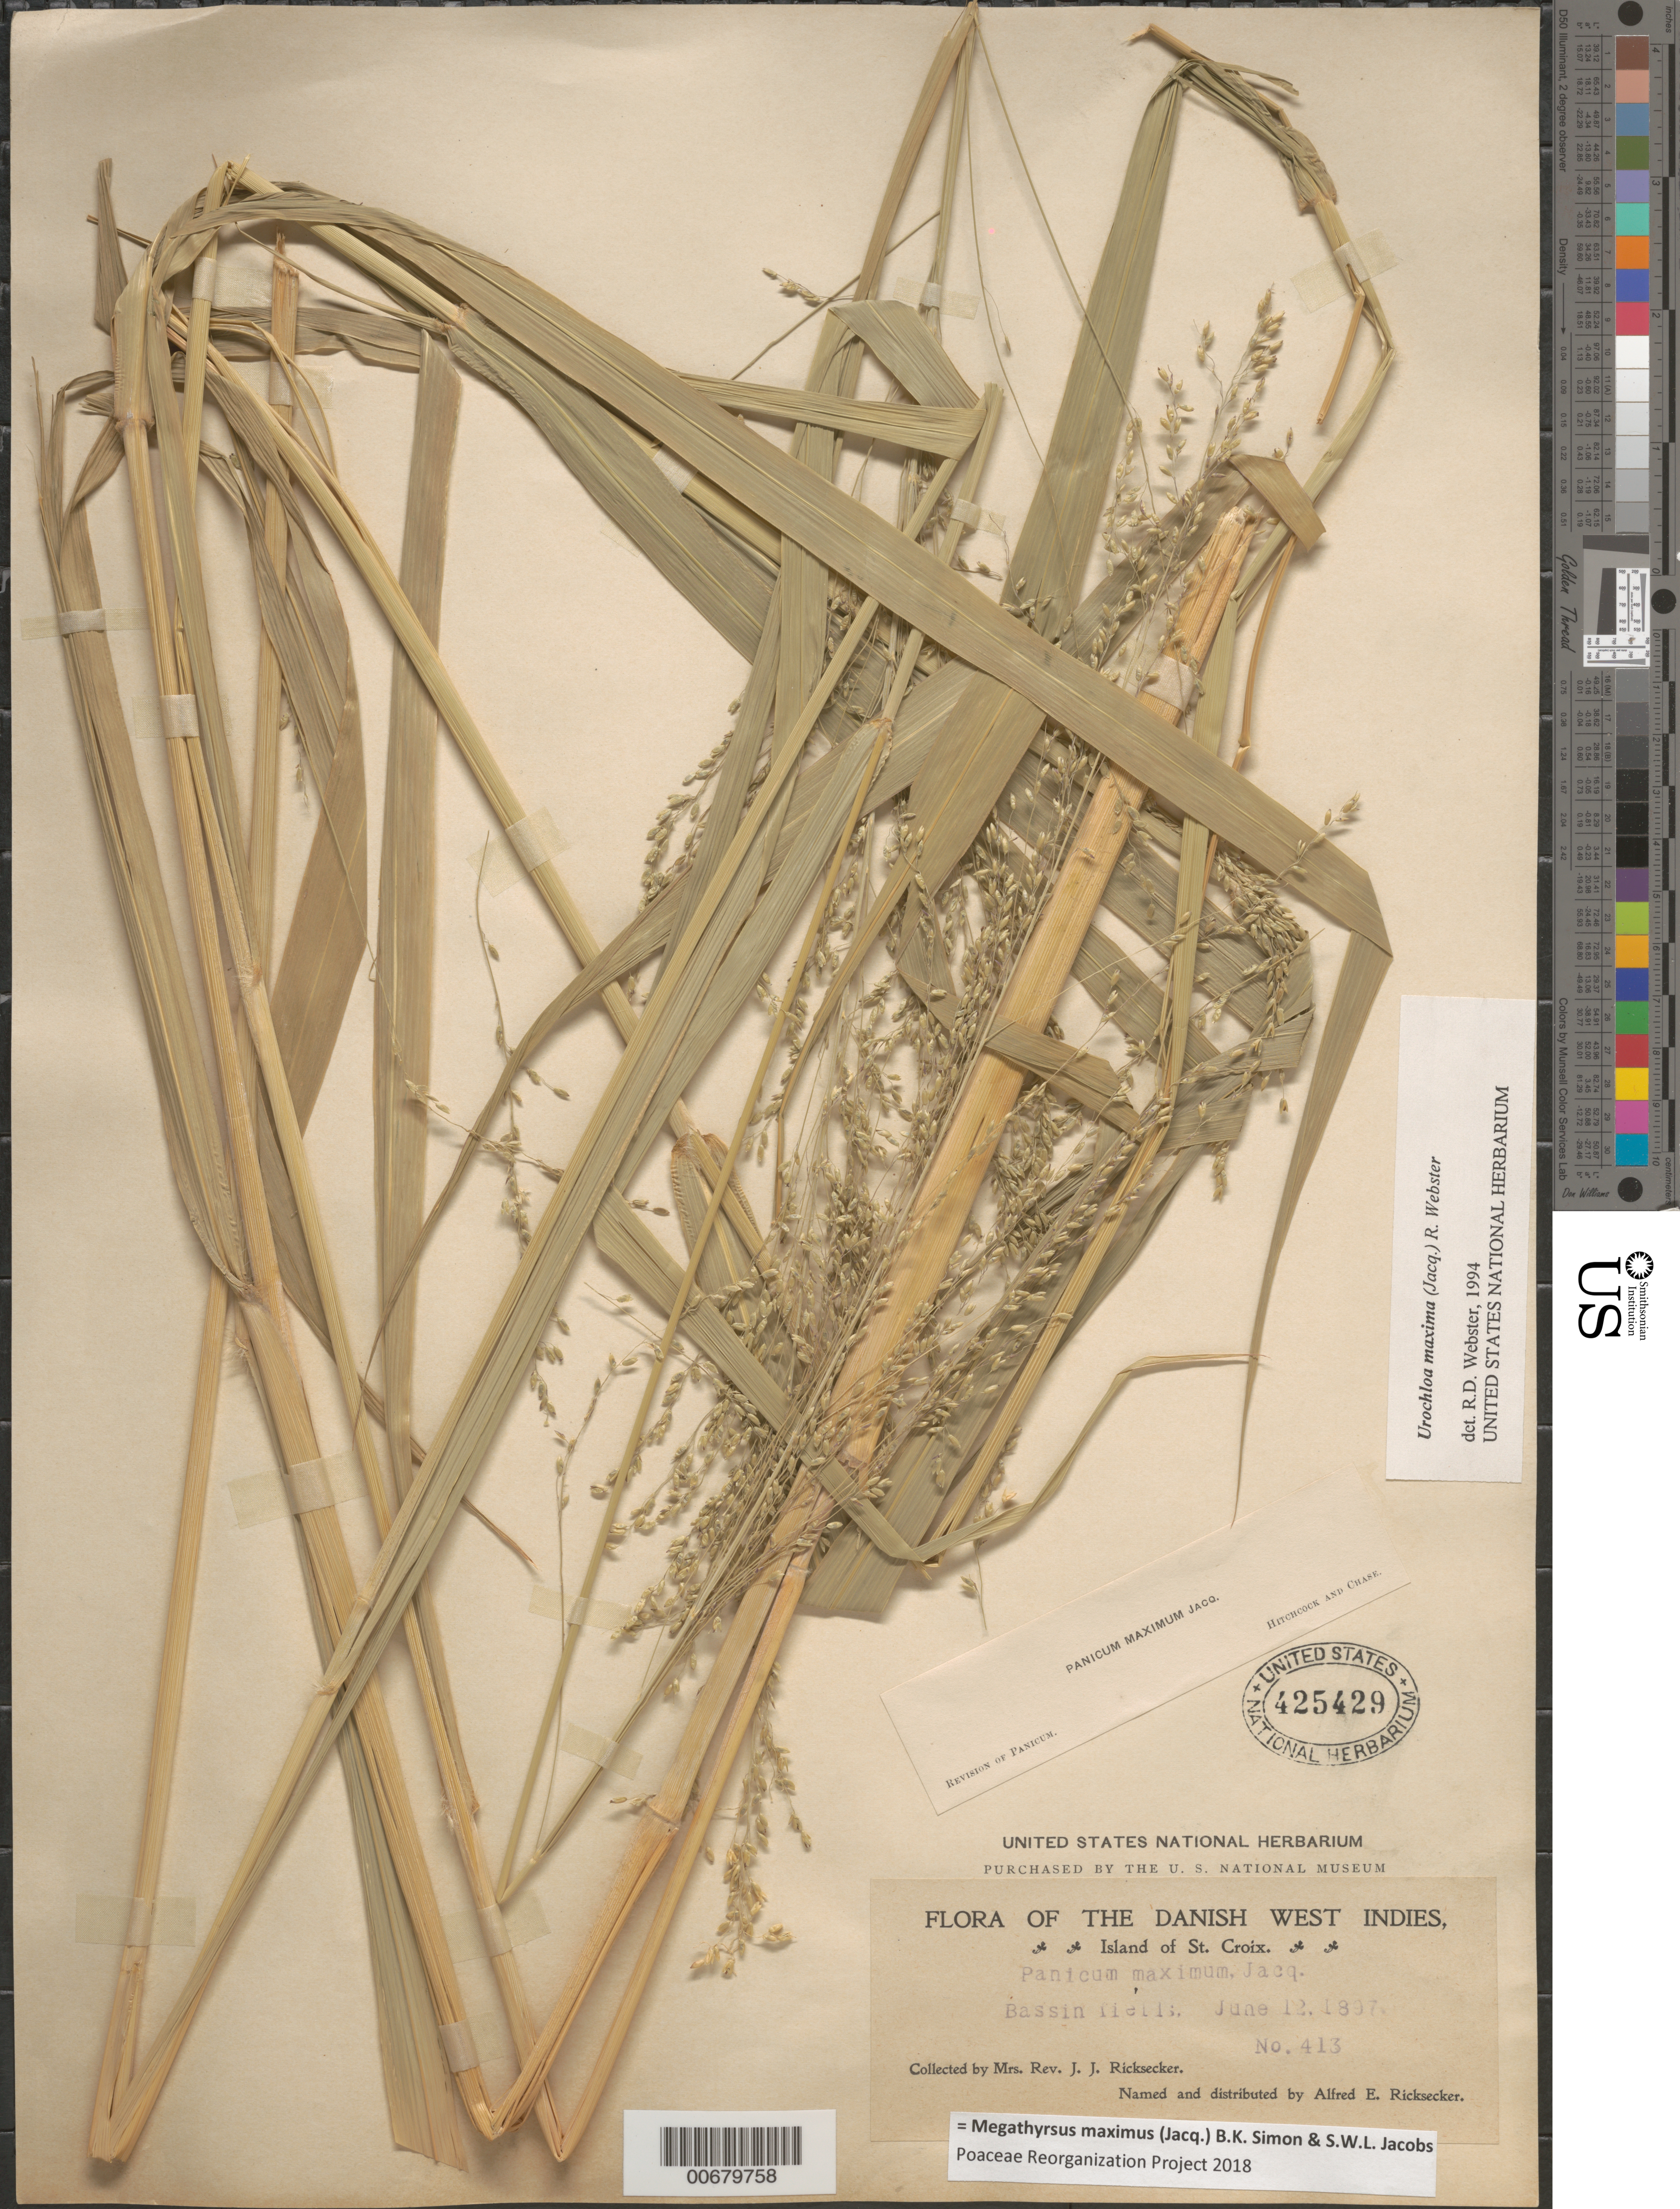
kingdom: Plantae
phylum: Tracheophyta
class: Liliopsida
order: Poales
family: Poaceae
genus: Megathyrsus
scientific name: Megathyrsus maximus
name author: (Jacq.) B.K. Simon & S.W.L. Jacobs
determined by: Poaceae Reorganization Project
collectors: L. A. Ricksecker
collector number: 413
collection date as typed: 12 Jun 1897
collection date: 1897-06-12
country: U.S. Virgin Islands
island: St. Croix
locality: St. Croix; Bassin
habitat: Fields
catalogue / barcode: US 425429